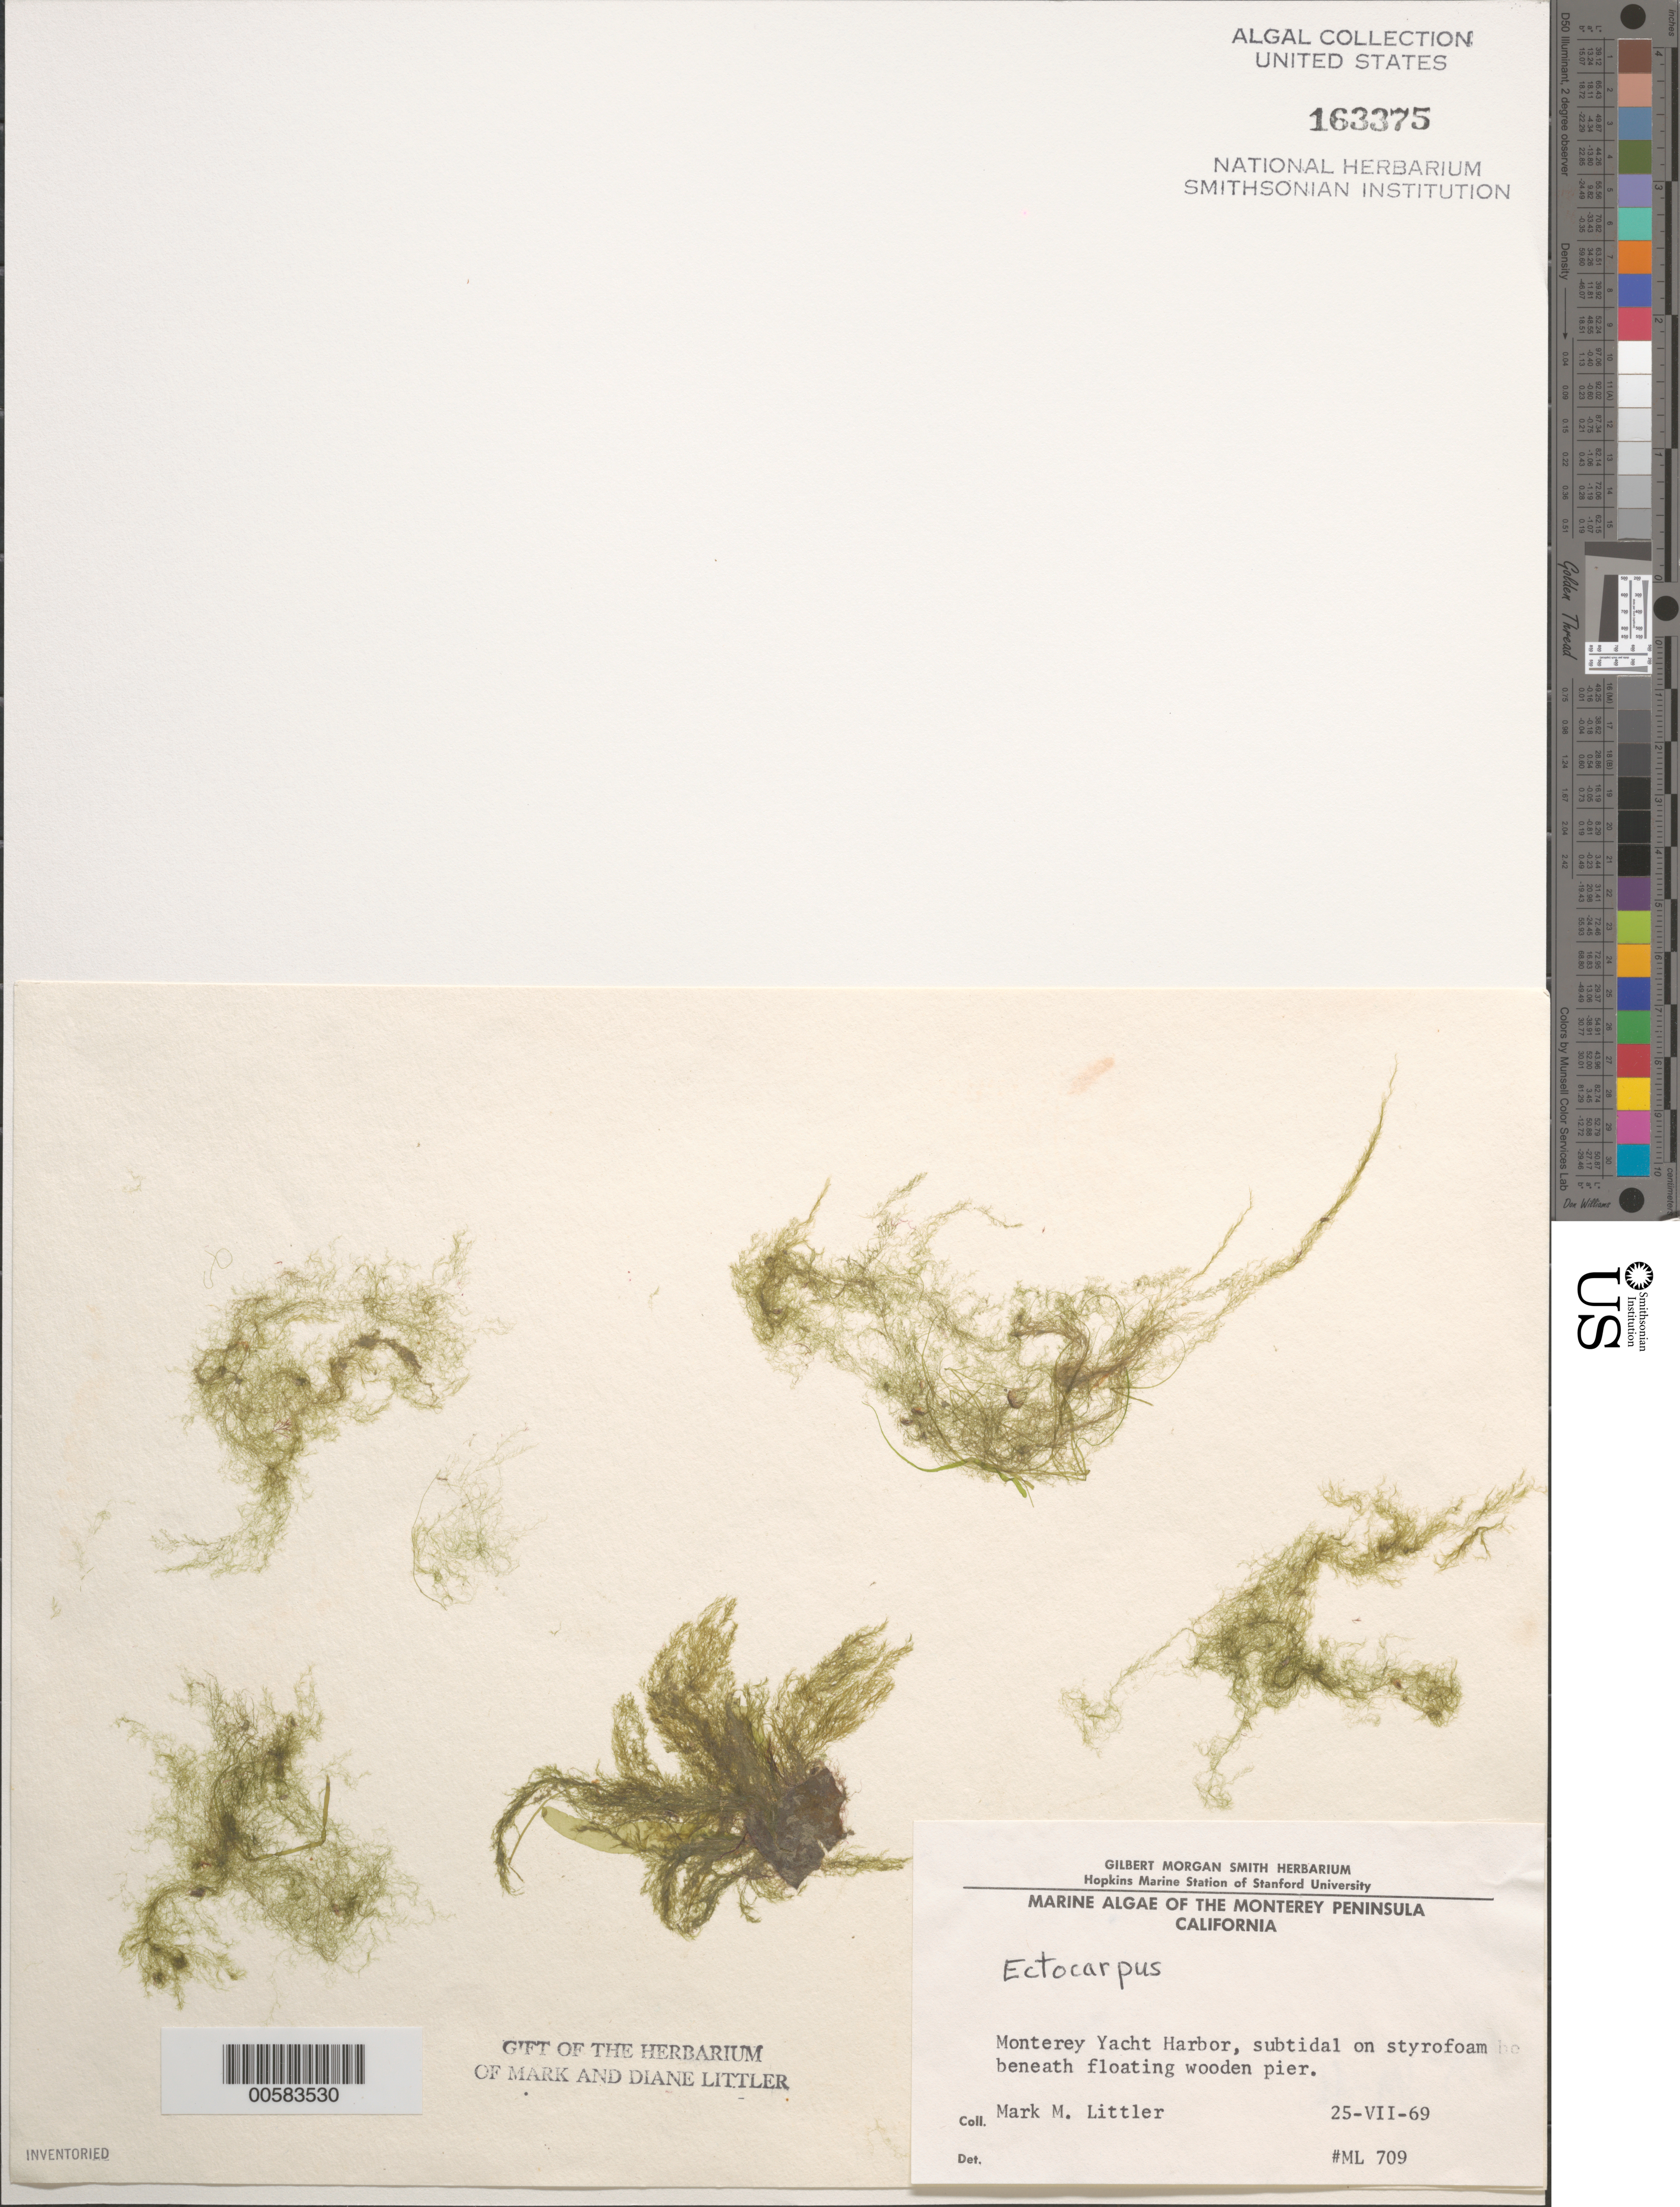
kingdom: Chromista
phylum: Ochrophyta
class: Phaeophyceae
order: Ectocarpales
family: Ectocarpaceae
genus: Ectocarpus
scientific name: Ectocarpus sp.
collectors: M. M. Littler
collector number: ML 709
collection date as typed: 25 Jul 1969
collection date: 1969-07-25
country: United States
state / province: California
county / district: Monterey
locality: Monterey Yacht Harbor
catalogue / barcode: US 163375